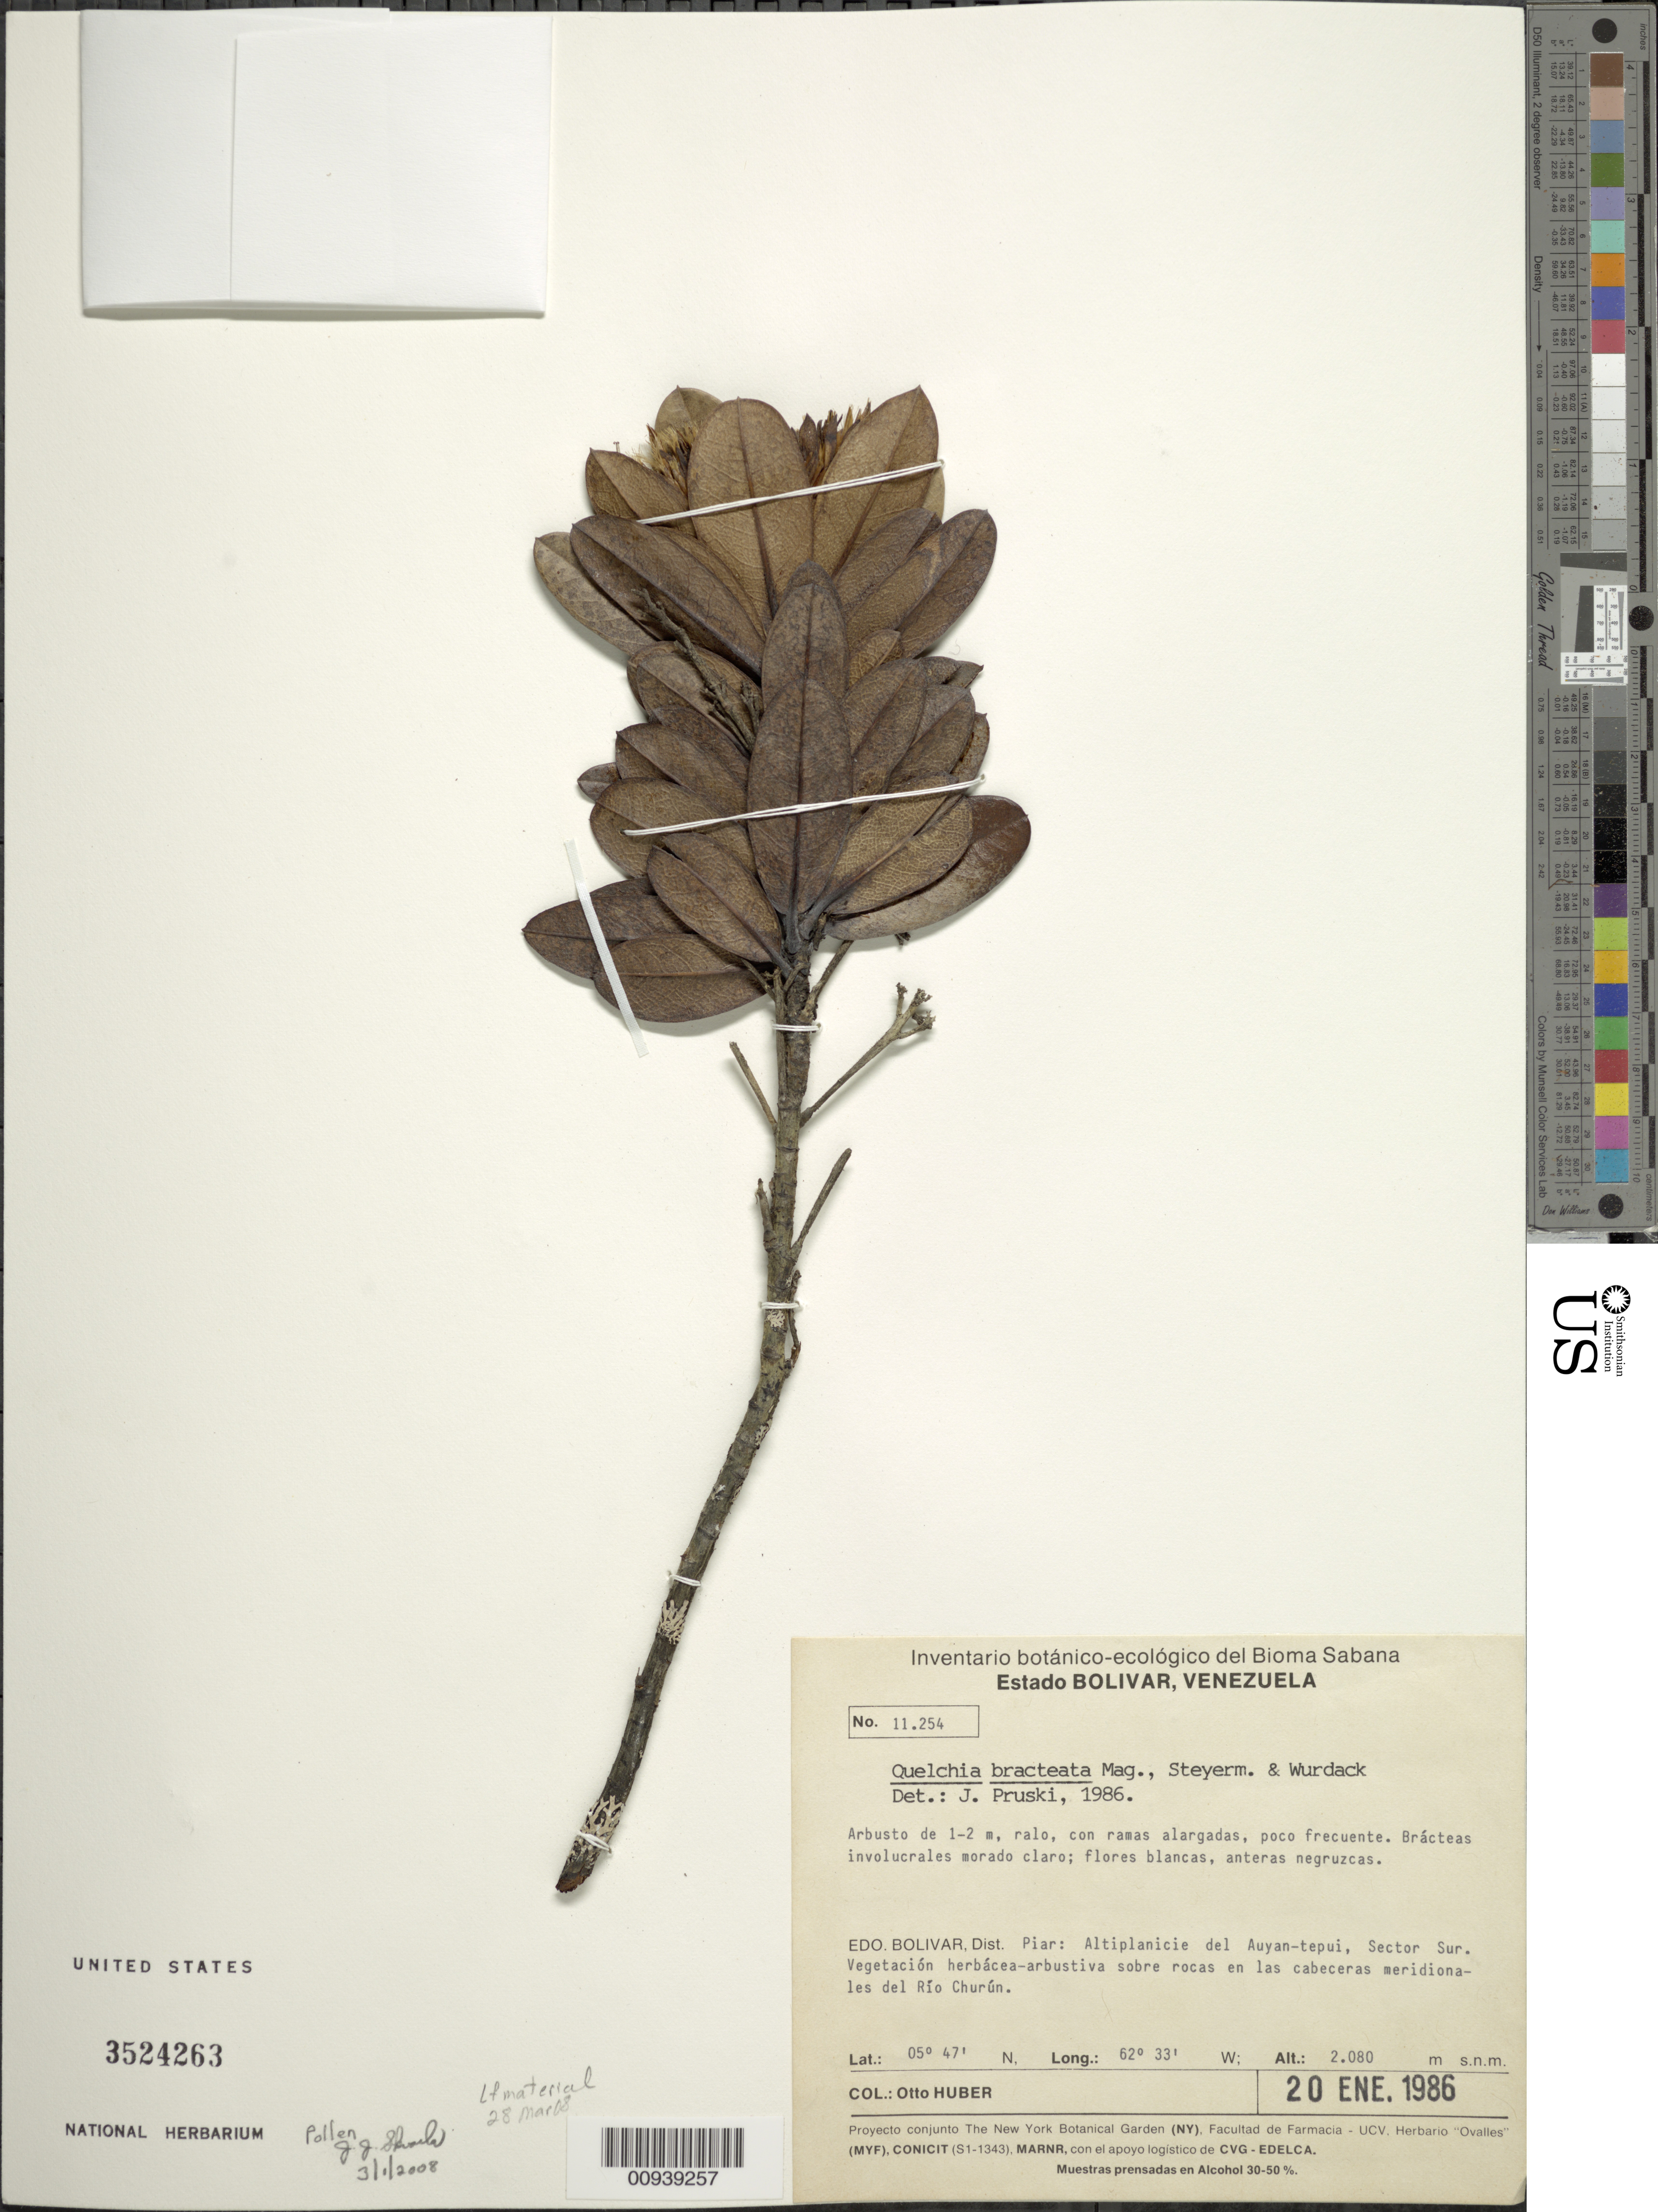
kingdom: Plantae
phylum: Tracheophyta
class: Magnoliopsida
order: Asterales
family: Asteraceae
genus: Quelchia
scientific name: Quelchia bracteata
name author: Maguire et al.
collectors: O. Huber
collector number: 11254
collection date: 1986-01-20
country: Venezuela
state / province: Bolivar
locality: Distr. Piar: Altiplanicie del Auyan-tepui, Sector Sur, Vegetacion herbacea - arbustiva sobre rocas en las cabeceras meridionales del Rio Churun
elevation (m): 2080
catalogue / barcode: US 3524263